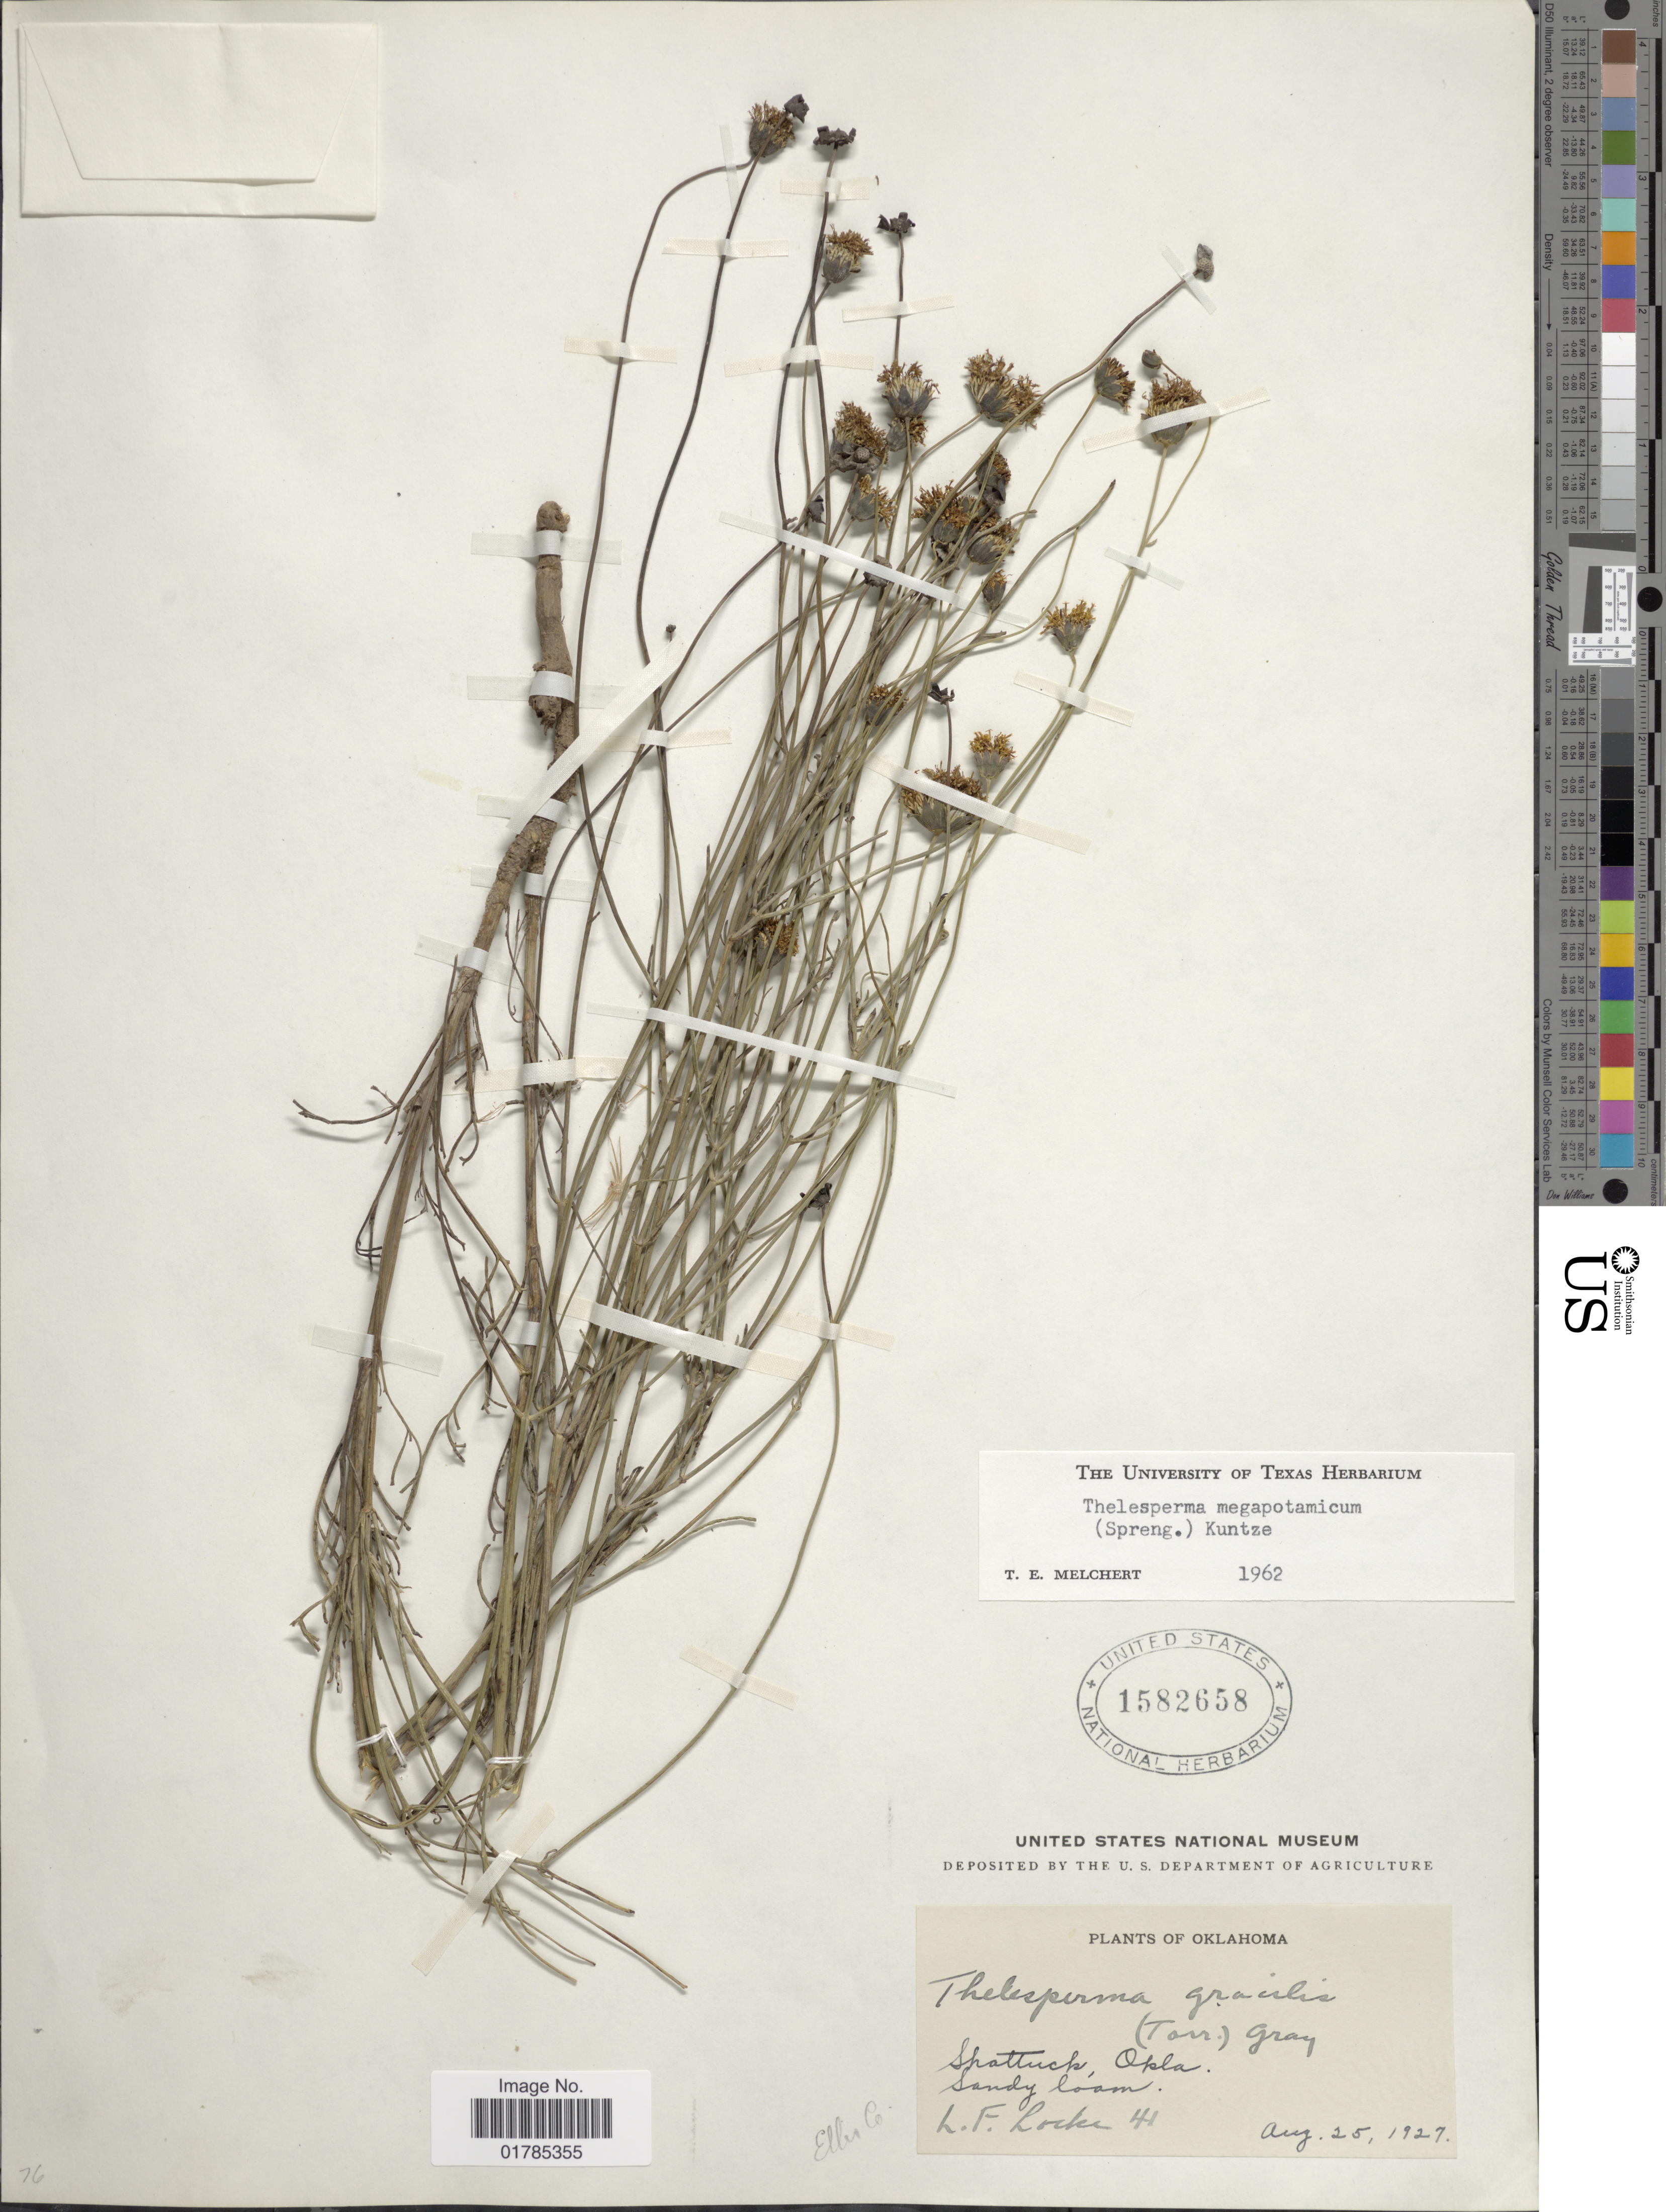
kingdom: Plantae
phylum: Tracheophyta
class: Magnoliopsida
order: Asterales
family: Asteraceae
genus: Thelesperma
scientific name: Thelesperma megapotamicum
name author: (Spreng.) Herter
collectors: L. Locke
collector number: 41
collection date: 1927-08-25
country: United States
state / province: Oklahoma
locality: Shattuck, Okla.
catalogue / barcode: US 1582658